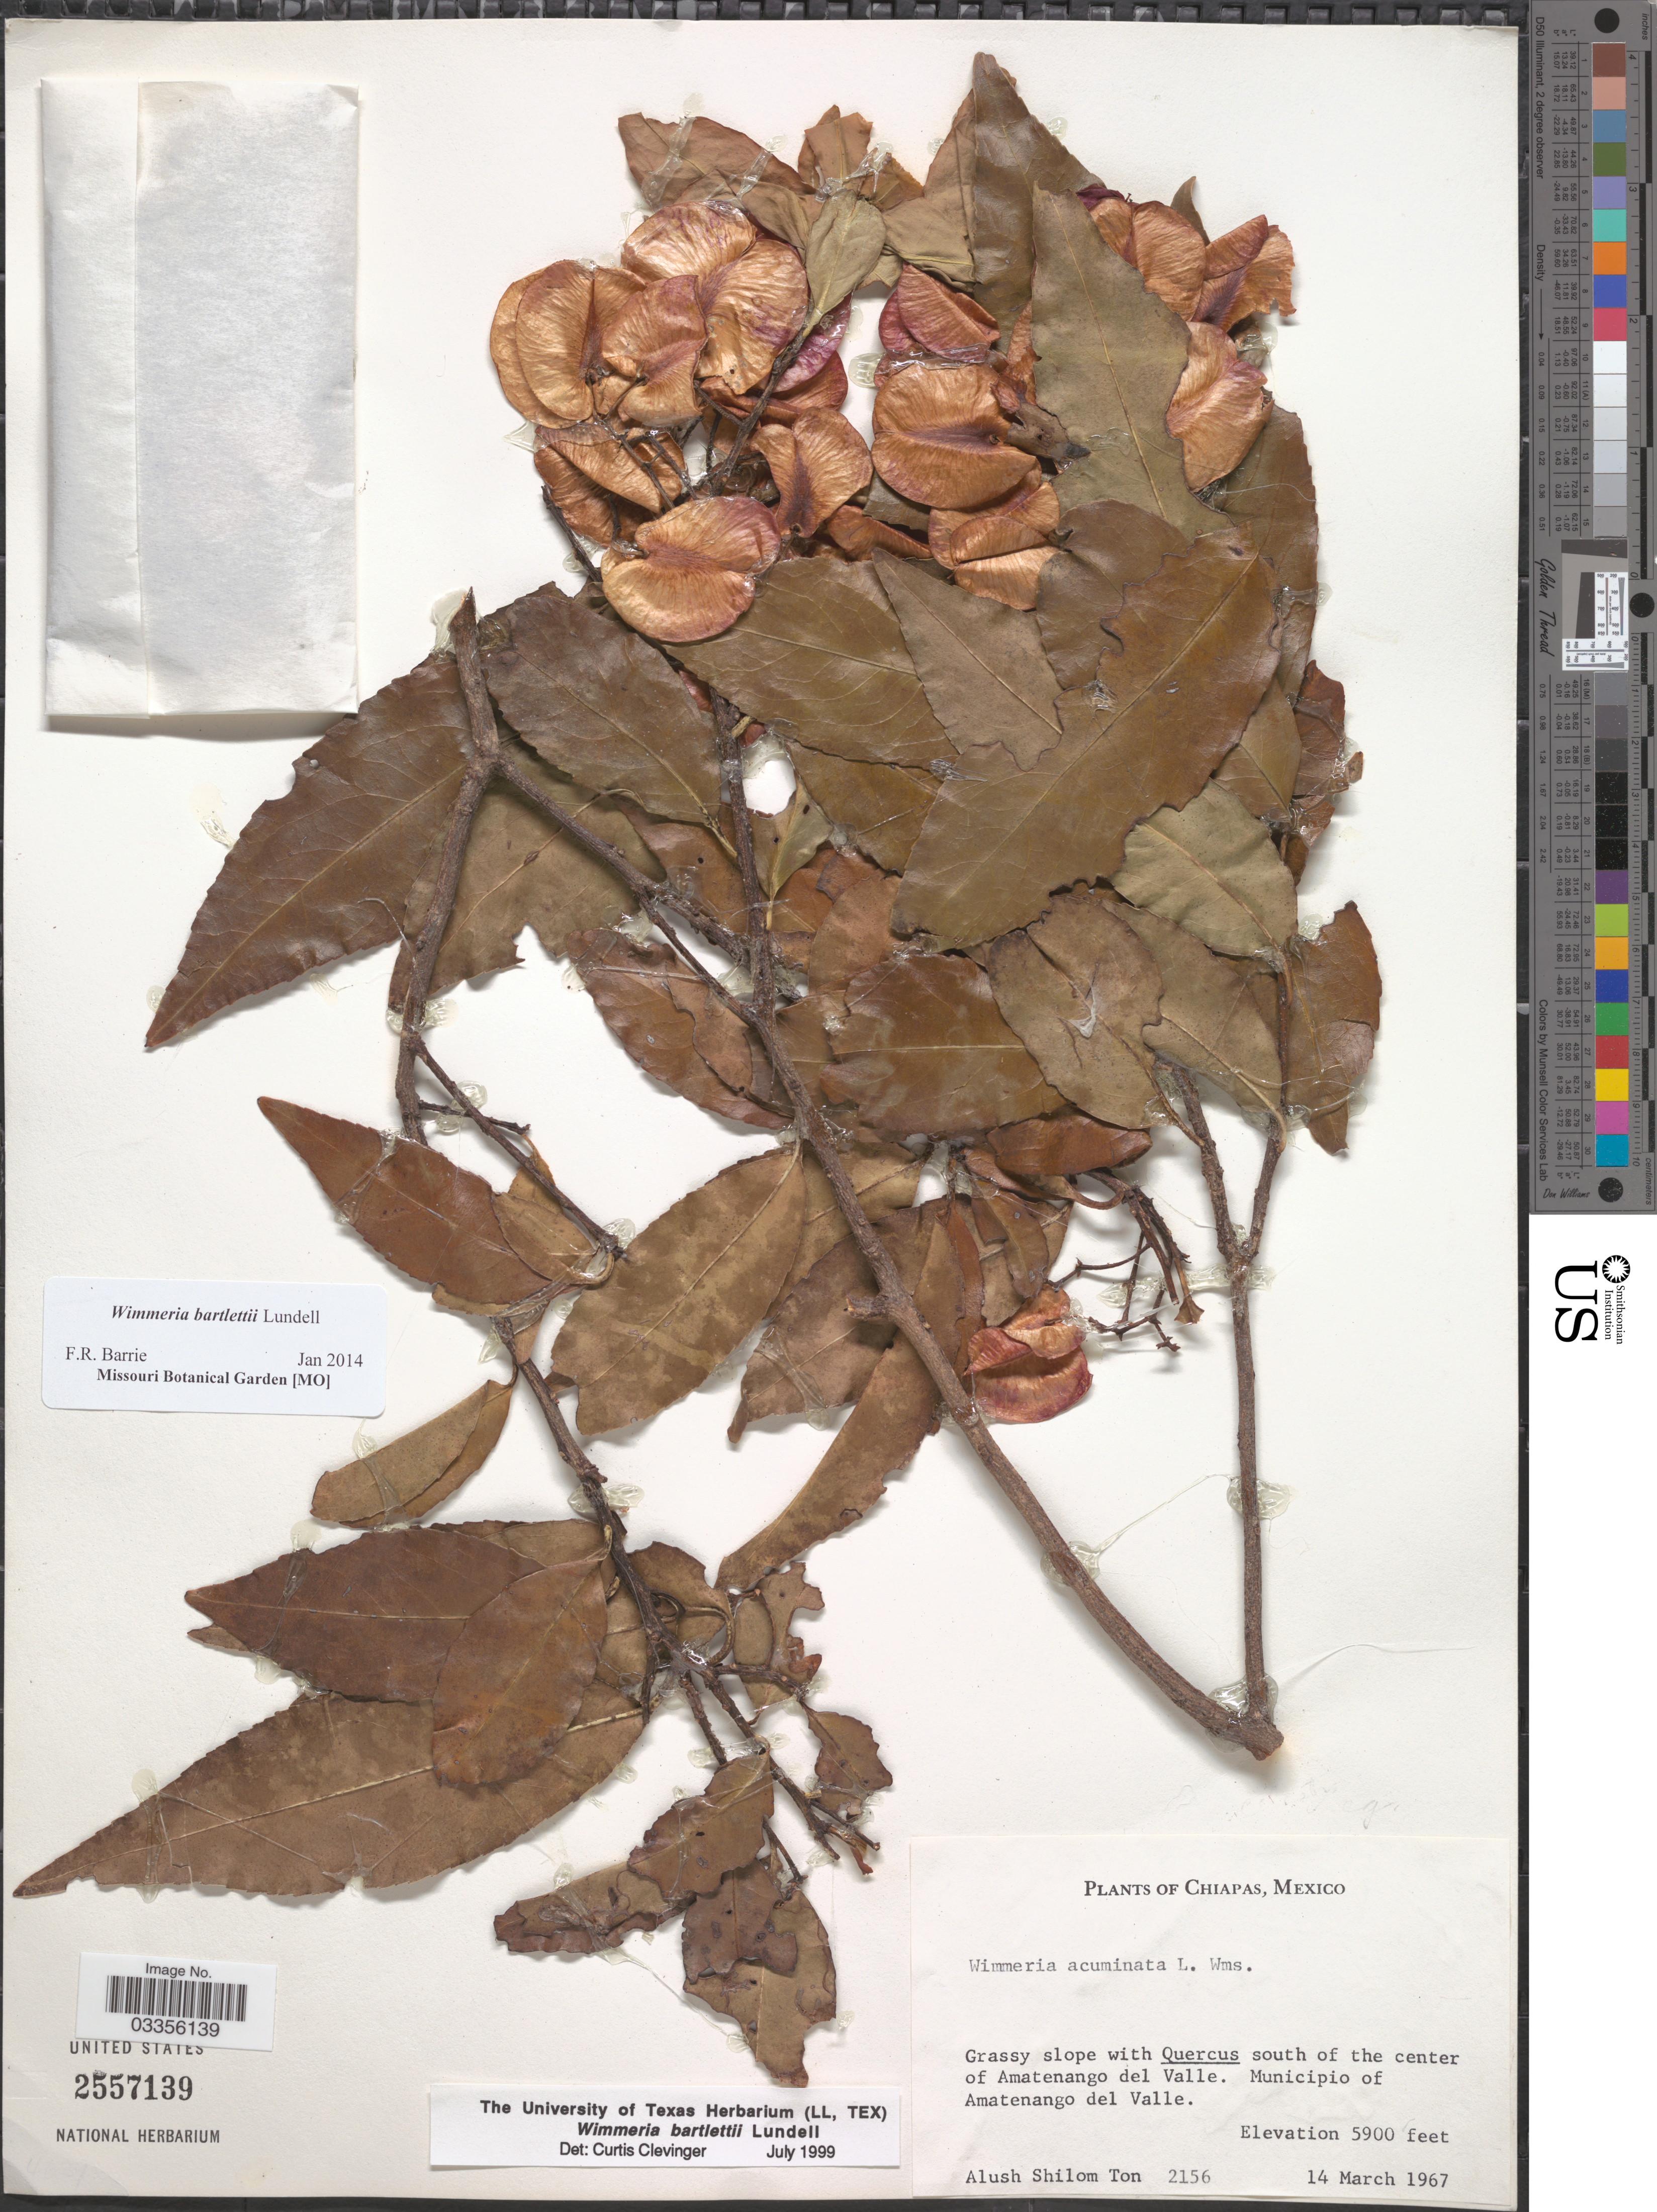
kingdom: Plantae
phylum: Tracheophyta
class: Magnoliopsida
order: Celastrales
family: Celastraceae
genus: Wimmeria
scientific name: Wimmeria bartlettii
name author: Lundell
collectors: A. M. Ton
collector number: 2156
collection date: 1967-03-14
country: Mexico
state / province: Chiapas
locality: South of the center of Amatenango del Valle. Municipio of Amatenango del Valle.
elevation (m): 1798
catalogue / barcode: US 2557139